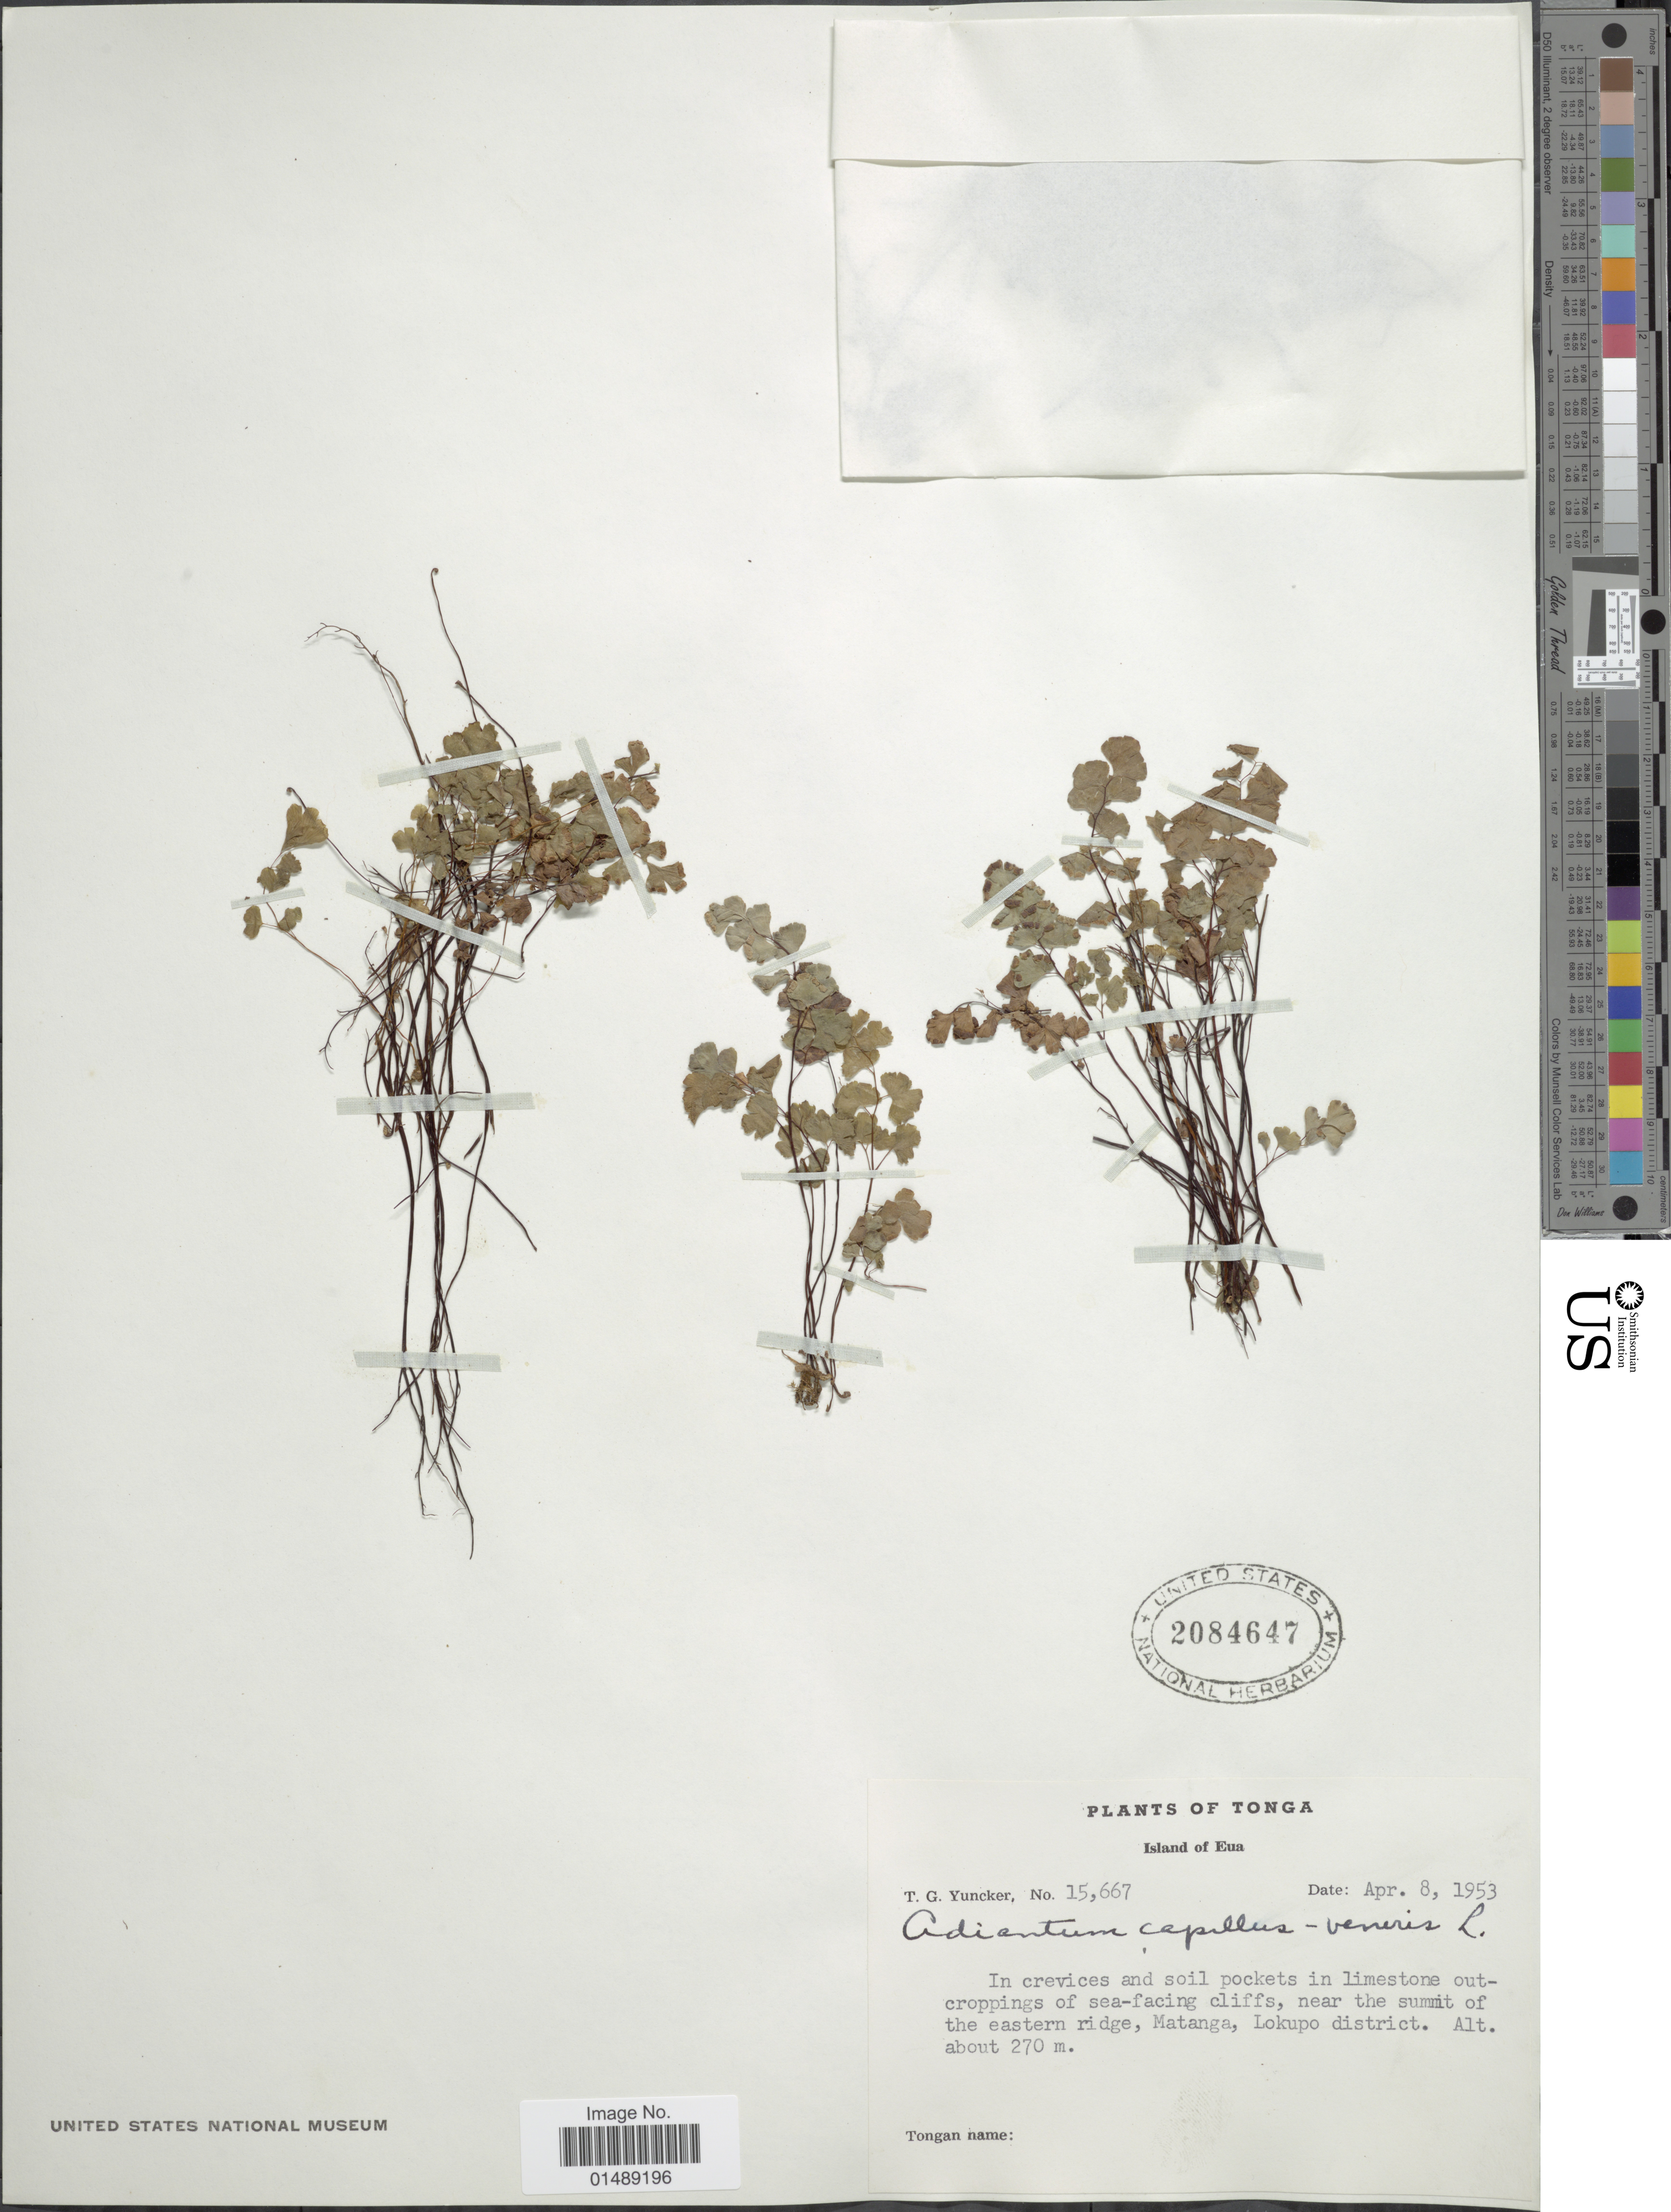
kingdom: Plantae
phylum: Tracheophyta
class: Polypodiopsida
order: Polypodiales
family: Pteridaceae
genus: Adiantum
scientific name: Adiantum capillus-veneris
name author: L.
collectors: T. G. Yuncker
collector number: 15667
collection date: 1953-04-08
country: Tonga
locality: Tonga, island of Eua, Near the summit of the eastern ridge, Matanga, Lokupo district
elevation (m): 270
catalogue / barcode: US 2084647